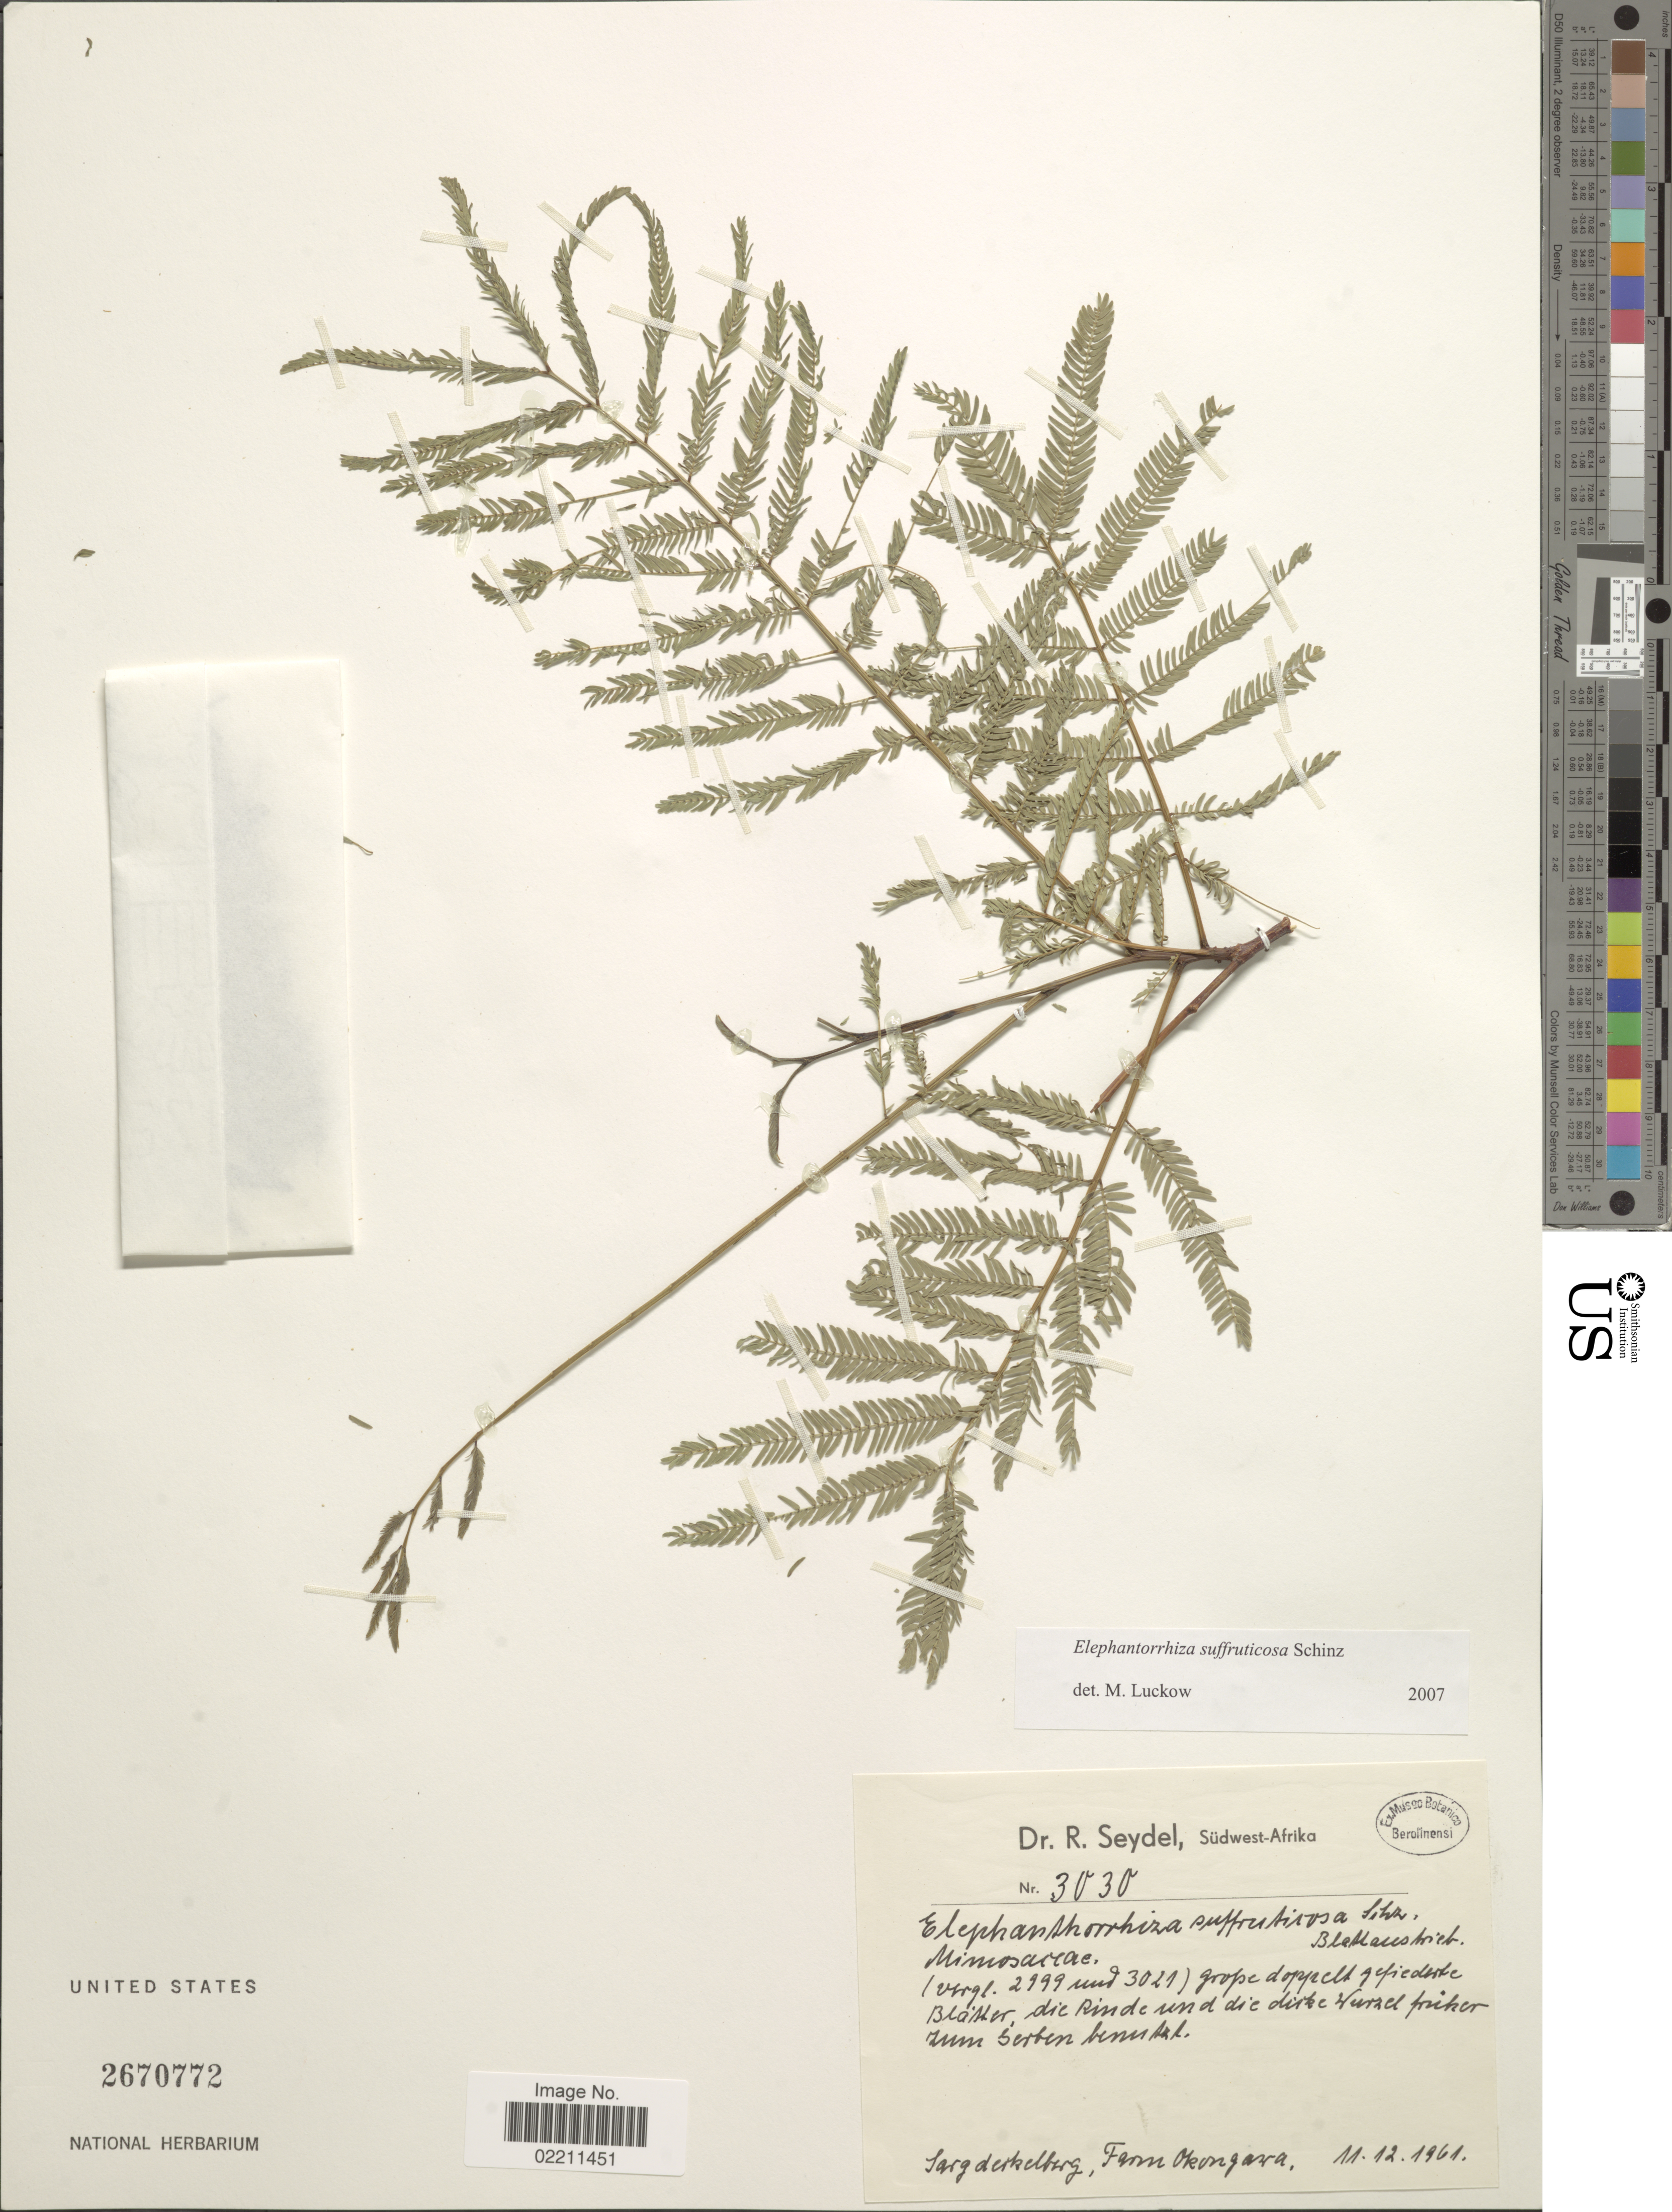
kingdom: Plantae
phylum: Tracheophyta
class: Magnoliopsida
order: Fabales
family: Fabaceae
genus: Entada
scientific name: Entada rangei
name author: (Harms) S.A. O'Donnell & G.P. Lewis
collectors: R. Seydel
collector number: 3030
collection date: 1961-12-11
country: Namibia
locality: Sudwest-Afrika. Farm Okongawa, Sargdekelberg.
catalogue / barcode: US 2670772